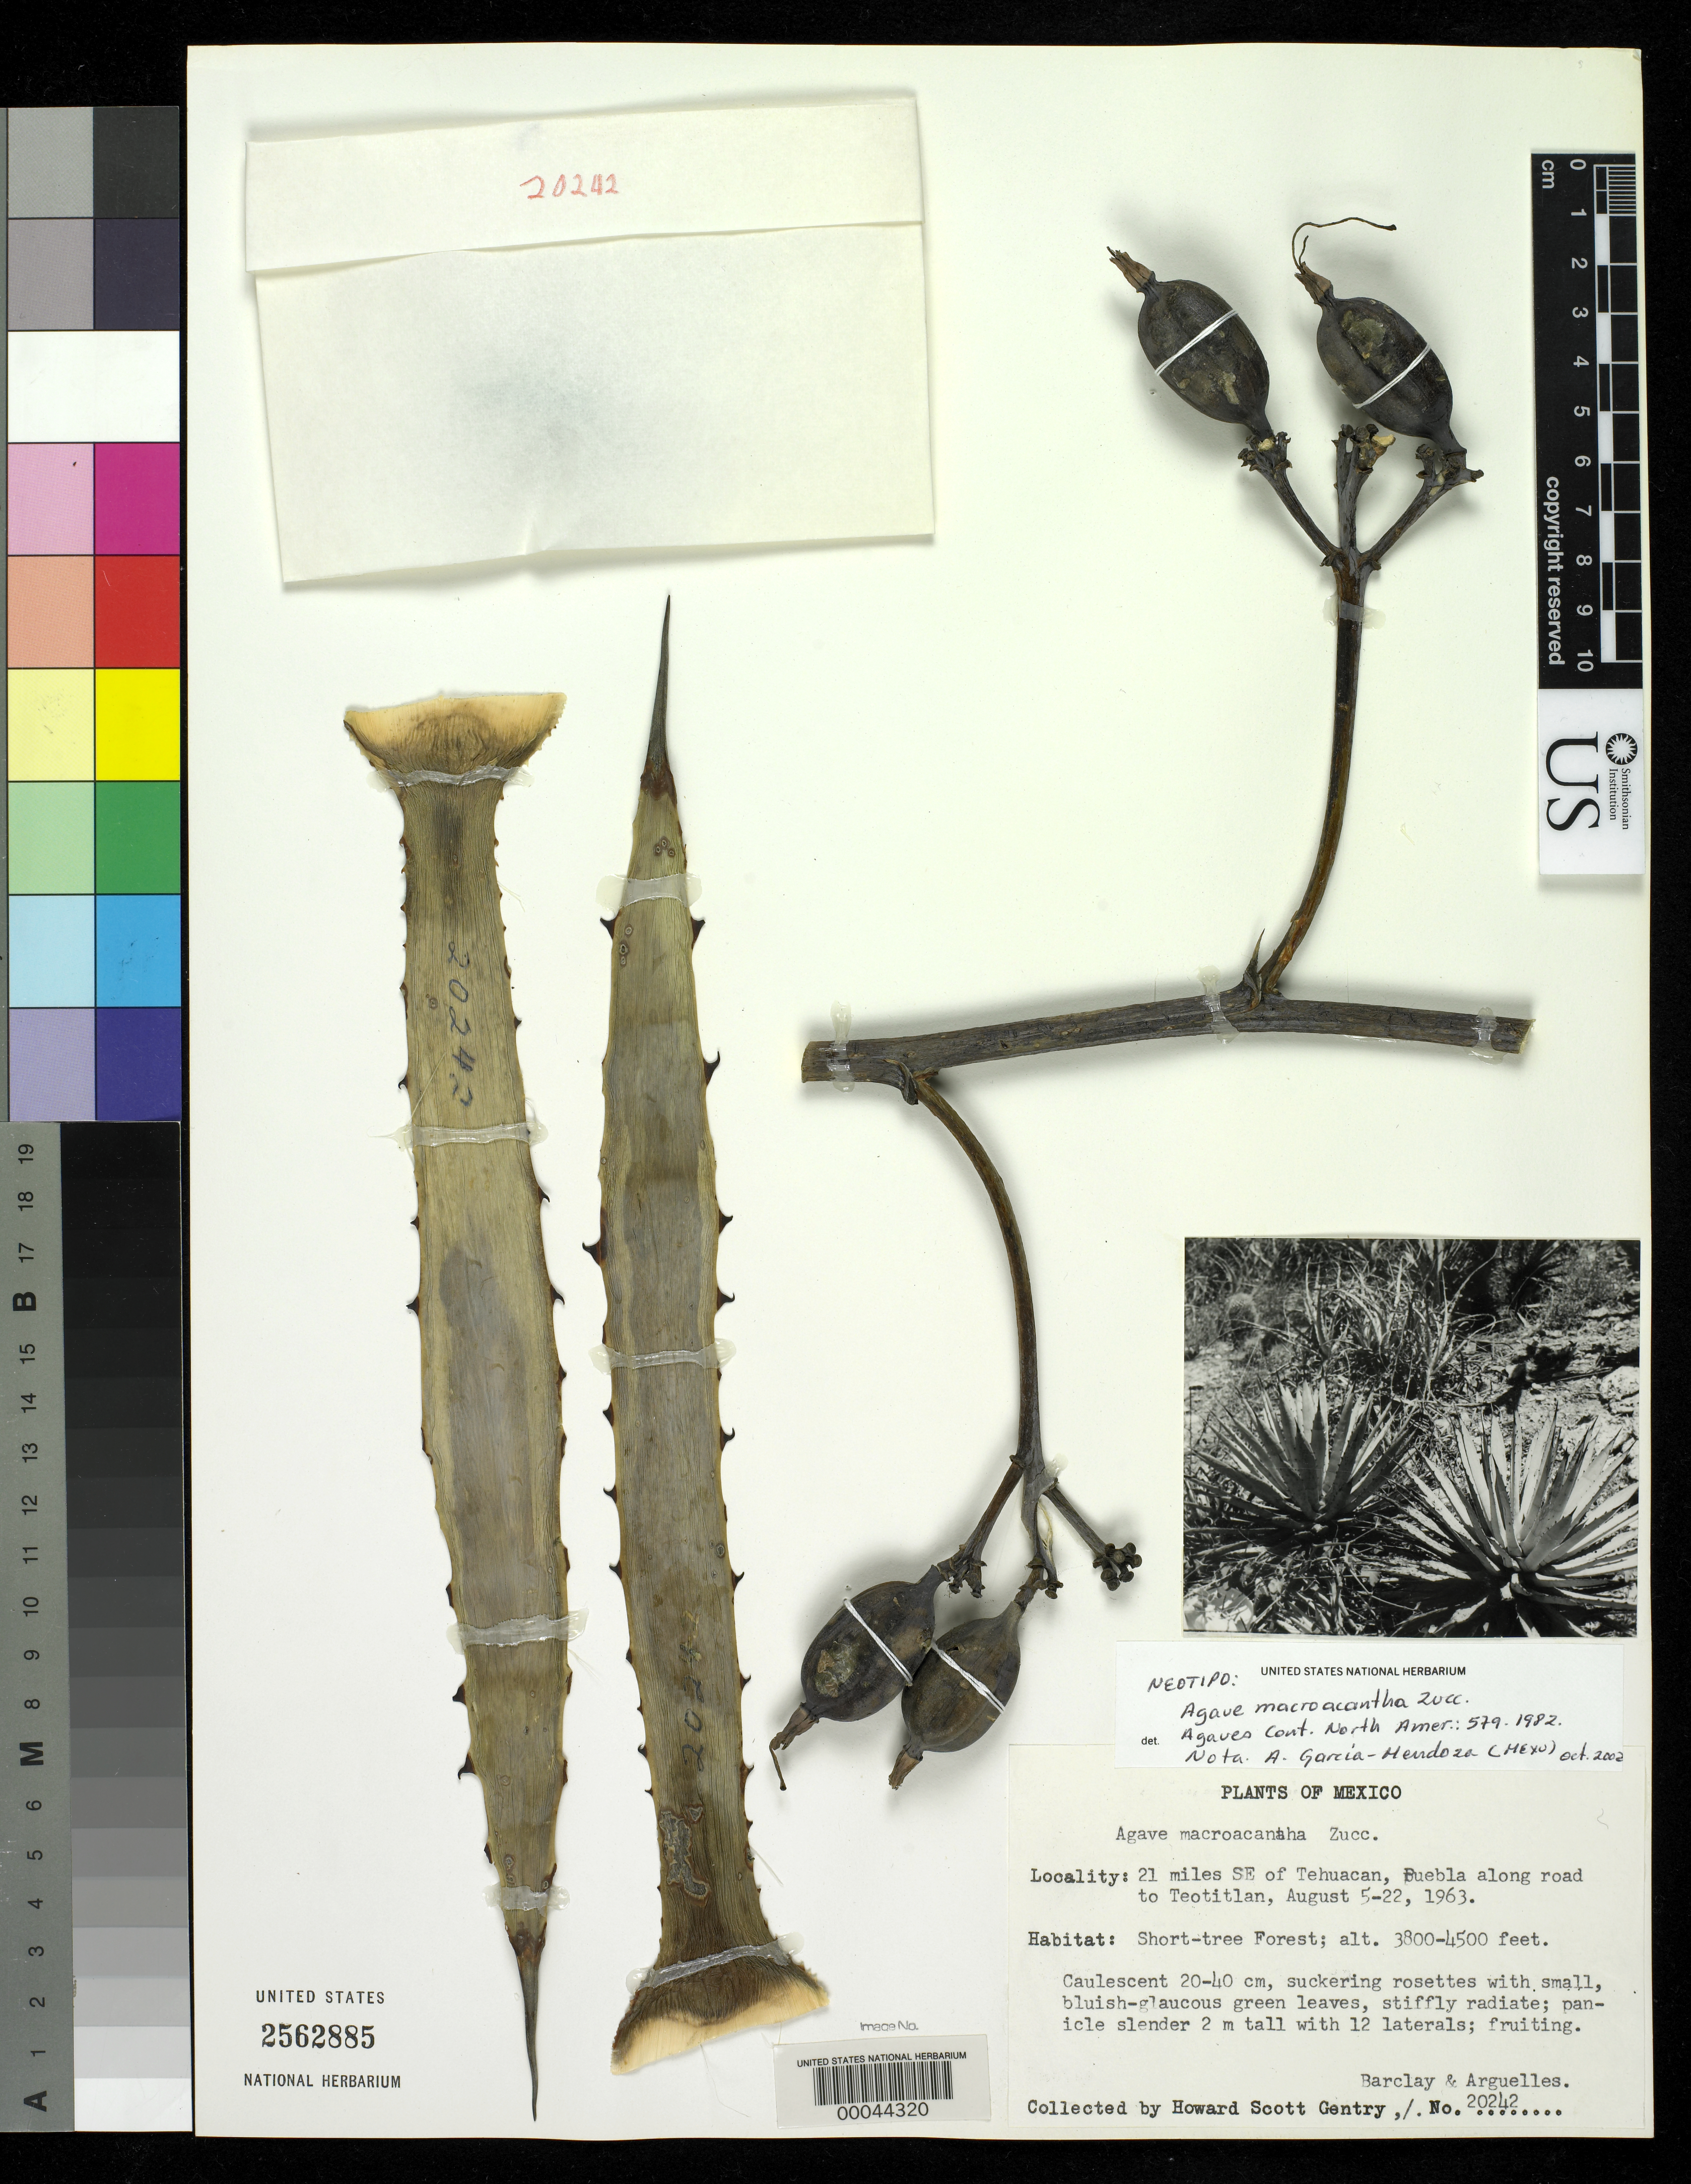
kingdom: Plantae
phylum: Tracheophyta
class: Liliopsida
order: Asparagales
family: Asparagaceae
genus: Agave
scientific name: Agave macroacantha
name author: Zucc.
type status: Neotype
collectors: H. S. Gentry, A. S. Barclay & J. Arguelles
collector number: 20242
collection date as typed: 05 Aug 1963 to 22 Aug 1963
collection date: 1963-08-05/1963-08-22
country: Mexico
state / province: Puebla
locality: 21 miles SE of Tehuacan, Puebla along road to Teotitlan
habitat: Short-tree forest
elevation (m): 1158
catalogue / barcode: US 2562885